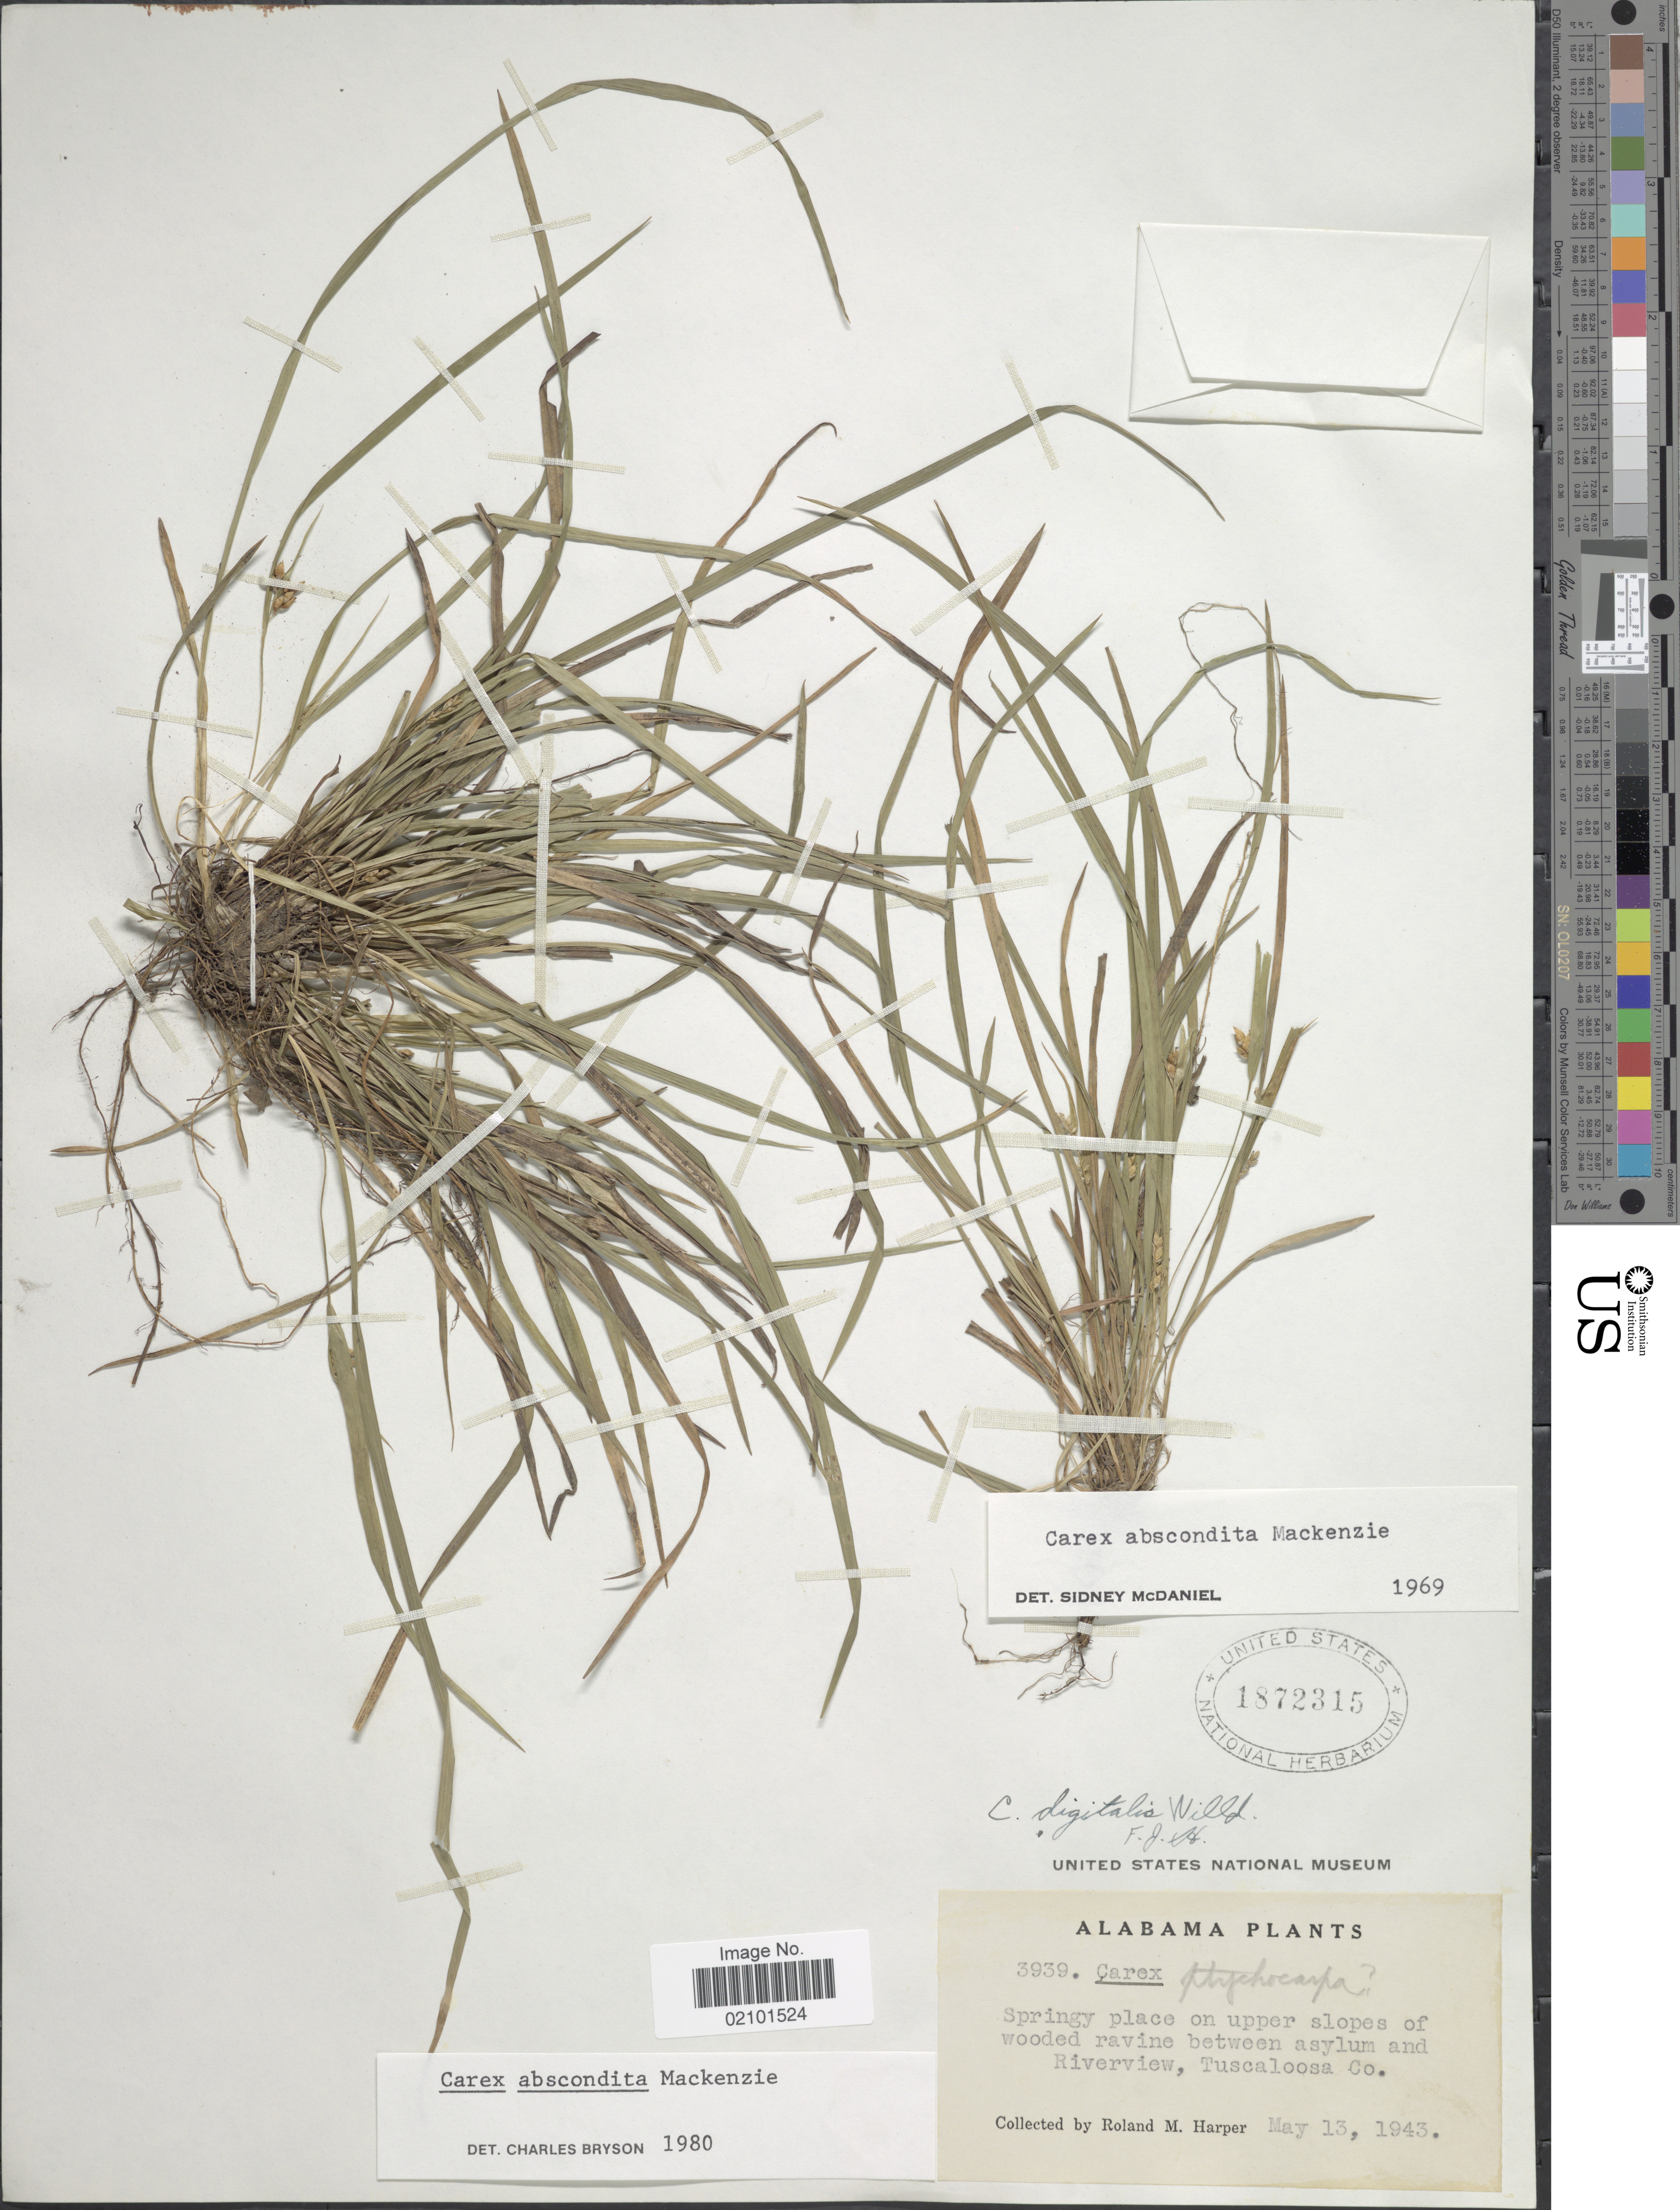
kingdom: Plantae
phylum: Tracheophyta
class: Liliopsida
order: Poales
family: Cyperaceae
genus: Carex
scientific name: Carex abscondita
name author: Mack.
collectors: R. M. Harper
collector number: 3939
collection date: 1943-05-13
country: United States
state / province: Alabama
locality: Springy place on upper slopes of wooded ravine between asylum and Riverview, Tuscaloosa Co.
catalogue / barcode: US 1872315